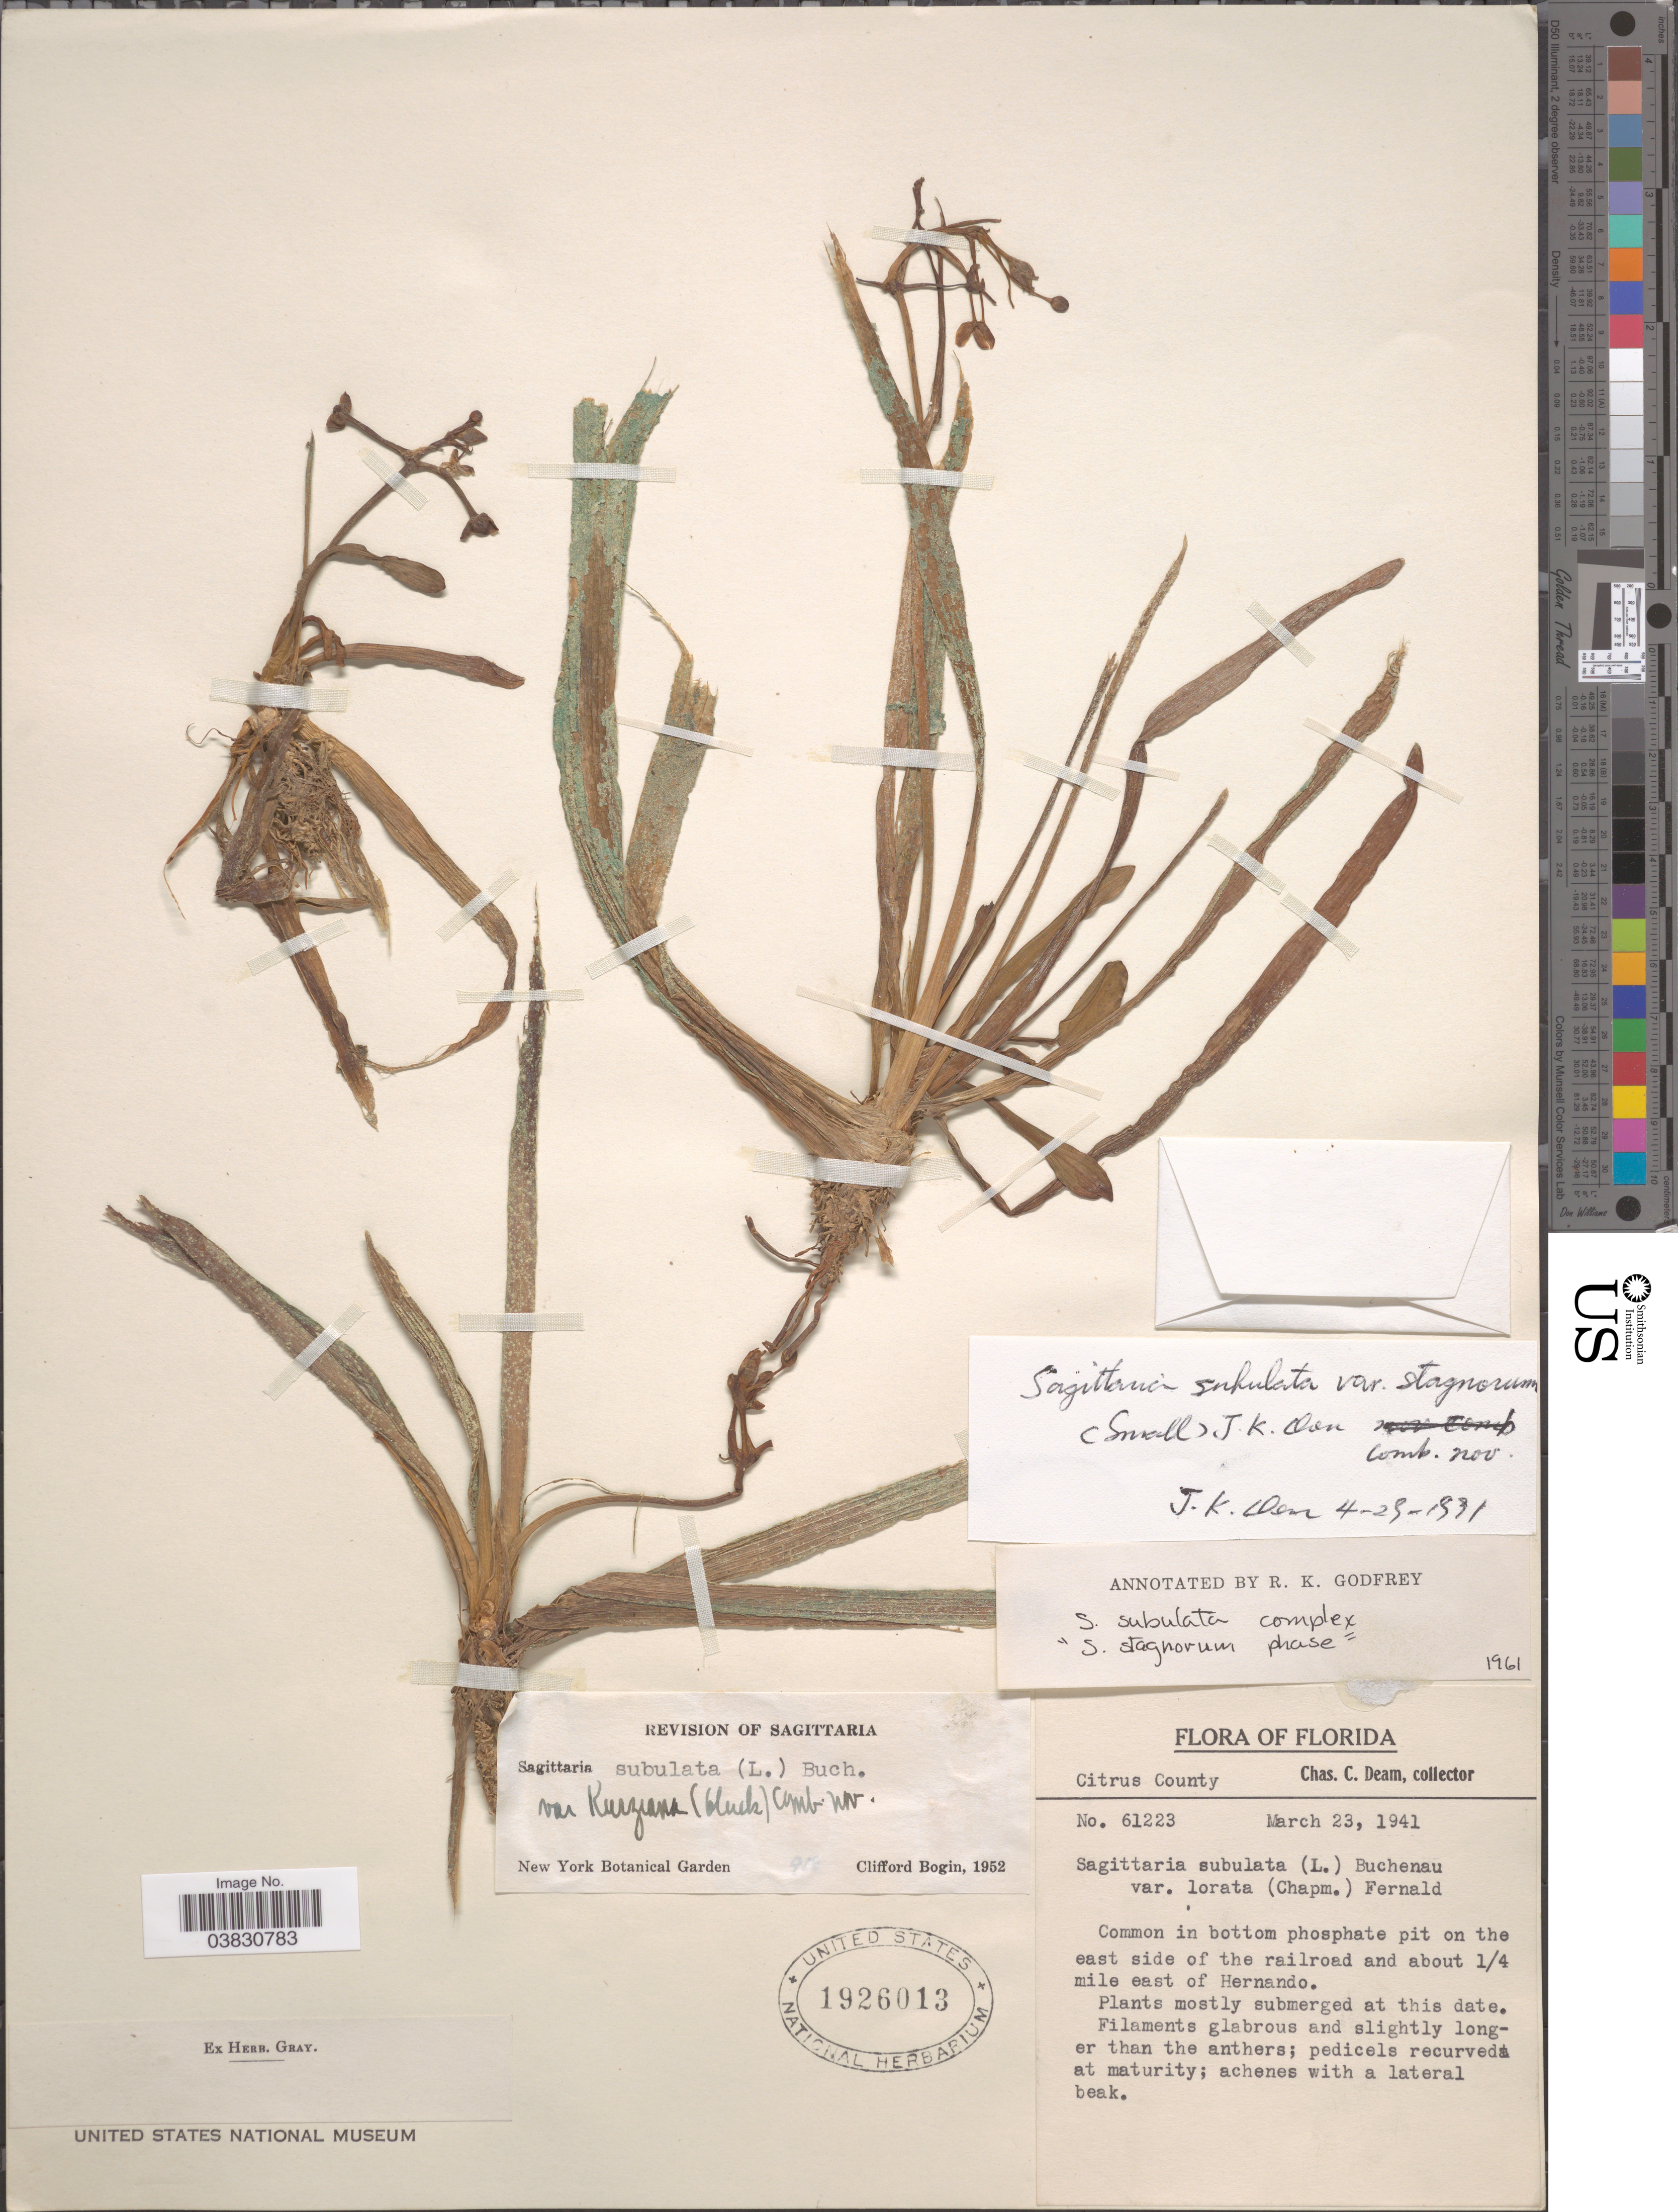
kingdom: Plantae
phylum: Tracheophyta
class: Liliopsida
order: Alismatales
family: Alismataceae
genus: Sagittaria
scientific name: Sagittaria subulata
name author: (L.) Buchenau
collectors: C. C. Deam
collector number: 61223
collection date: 1941-03-23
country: United States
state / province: Florida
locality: Pit on the east side of the railroad and about ¼ mile east of Hernando.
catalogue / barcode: US 1926013